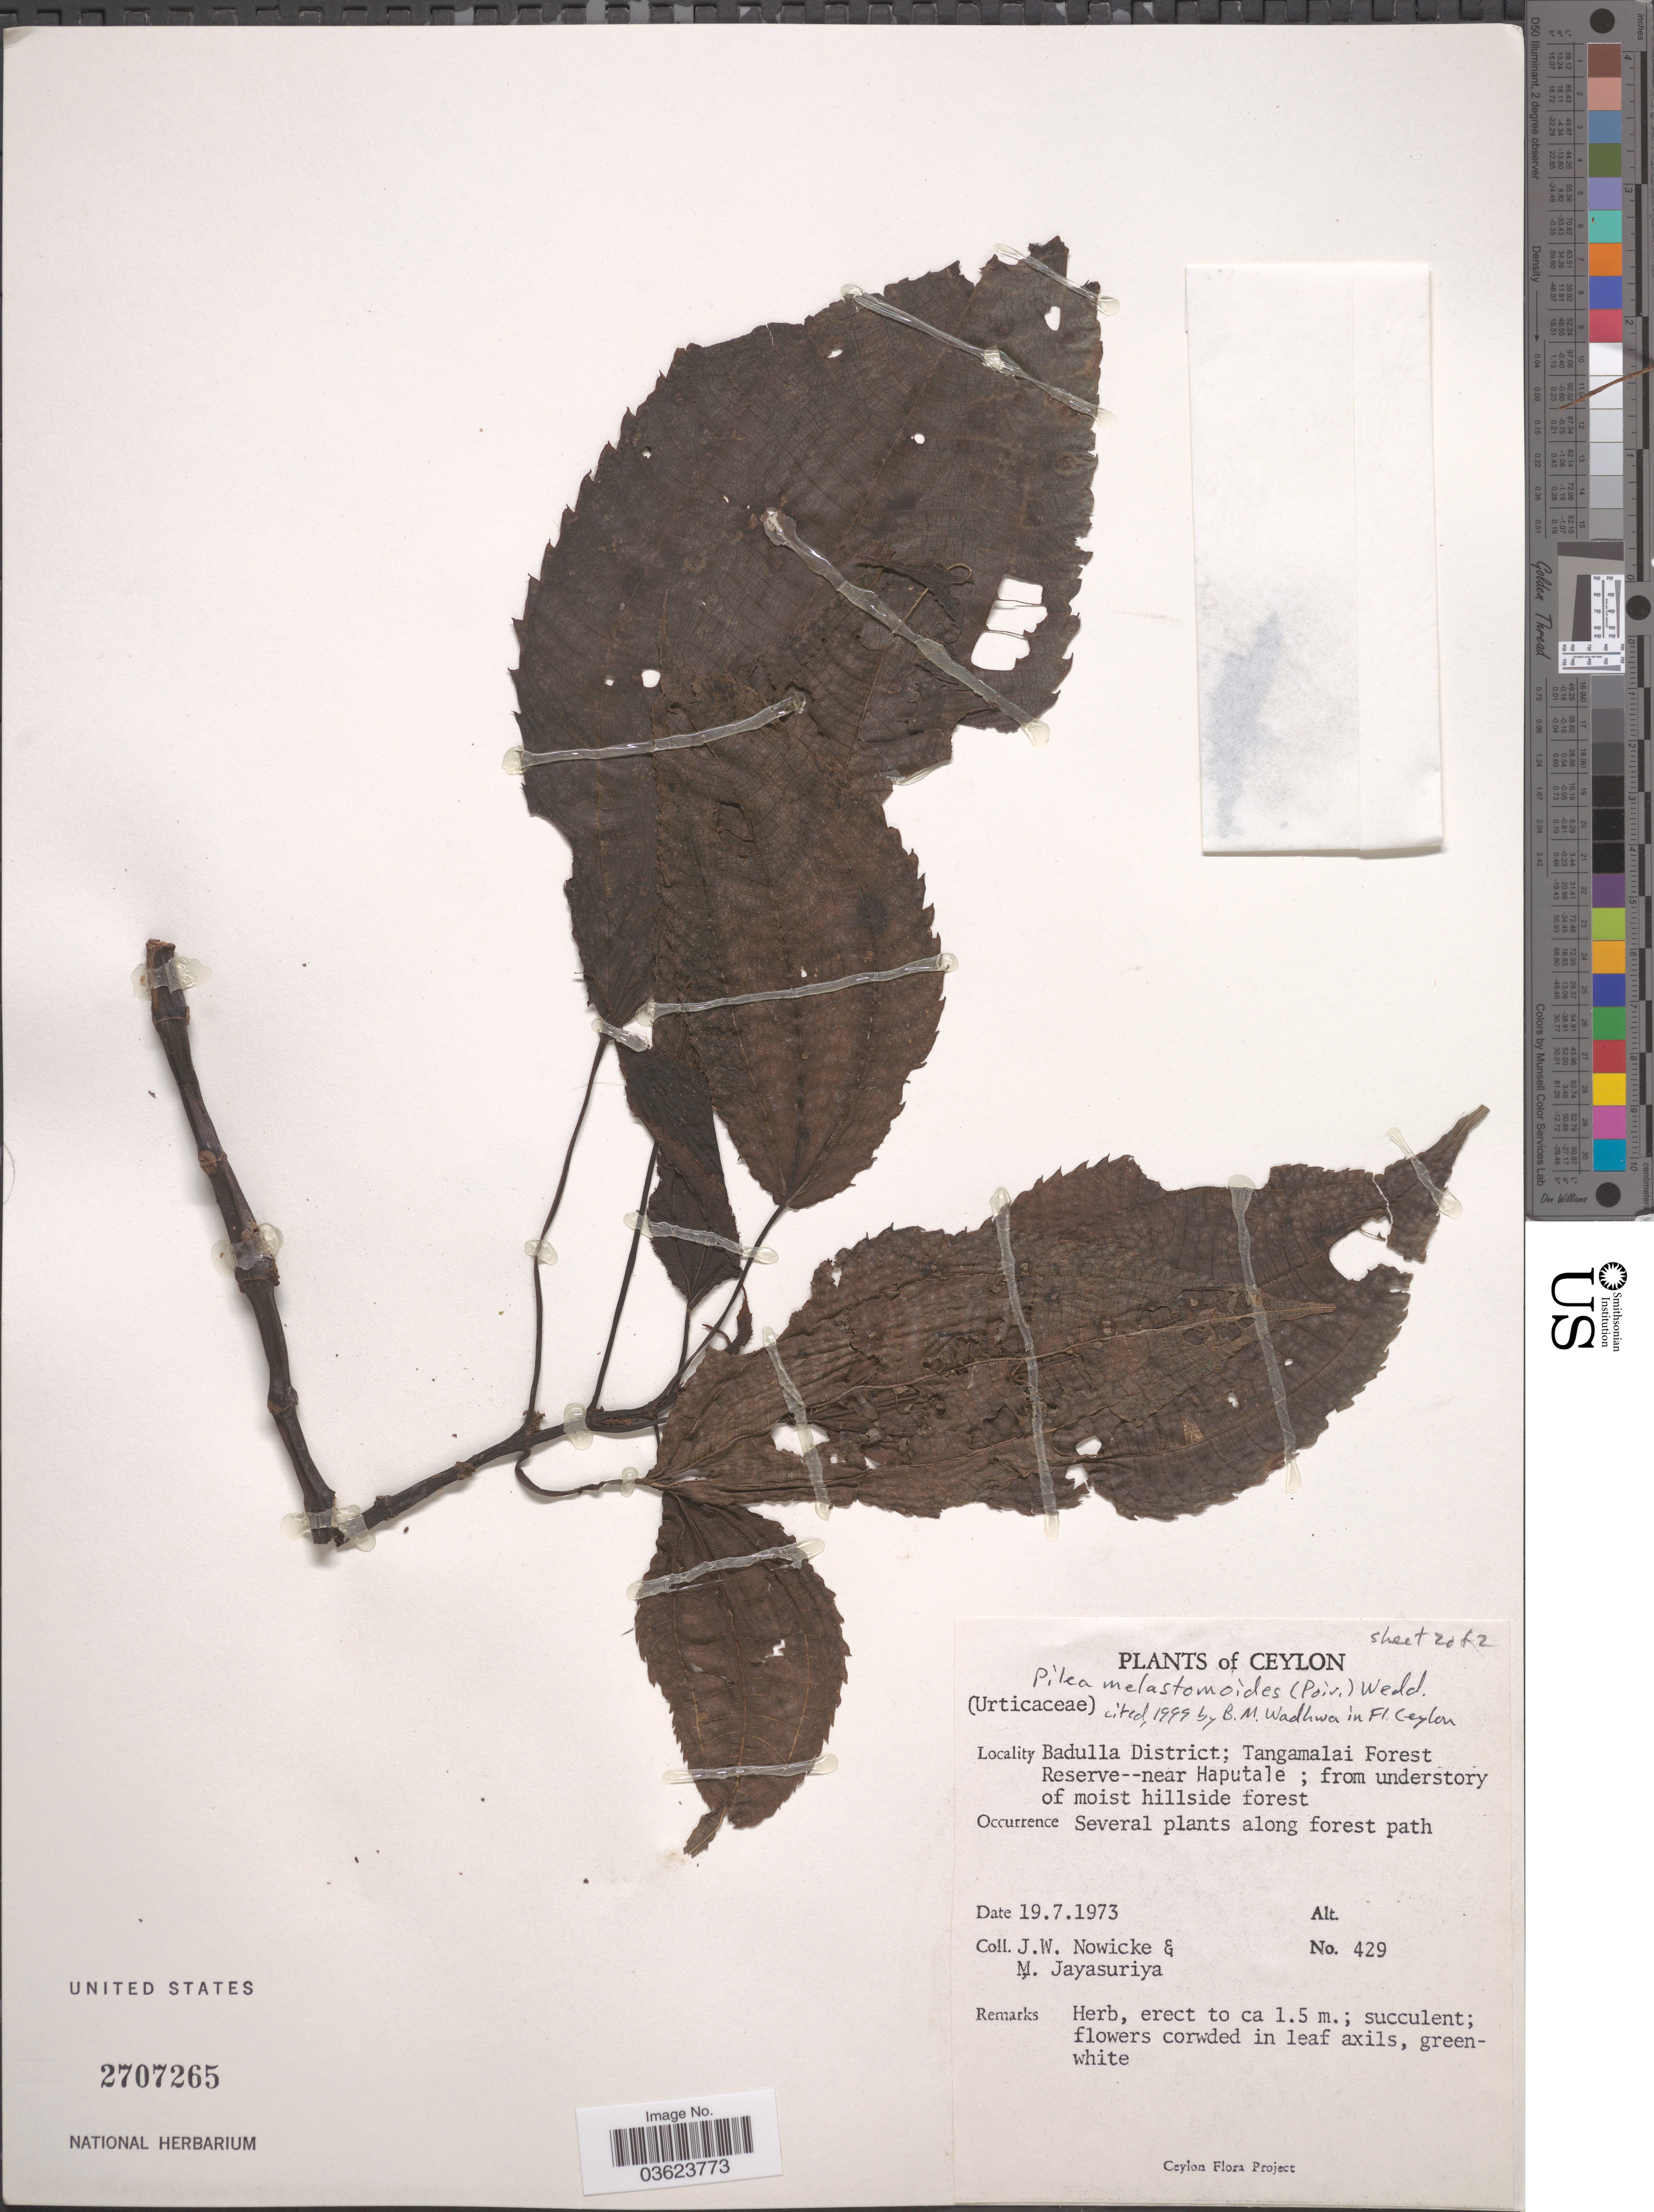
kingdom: Plantae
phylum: Tracheophyta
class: Magnoliopsida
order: Rosales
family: Urticaceae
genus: Pilea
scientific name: Pilea melastomoides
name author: (Spreng.) Urb.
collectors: J. W. Nowicke & M. Jayasuriya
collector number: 429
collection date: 1973-07-19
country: Sri Lanka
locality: Ceylon. Badulla District; Tangamalai Forest Reserve--near Haputale; from understory of moist hillside forest.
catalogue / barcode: US 2707265